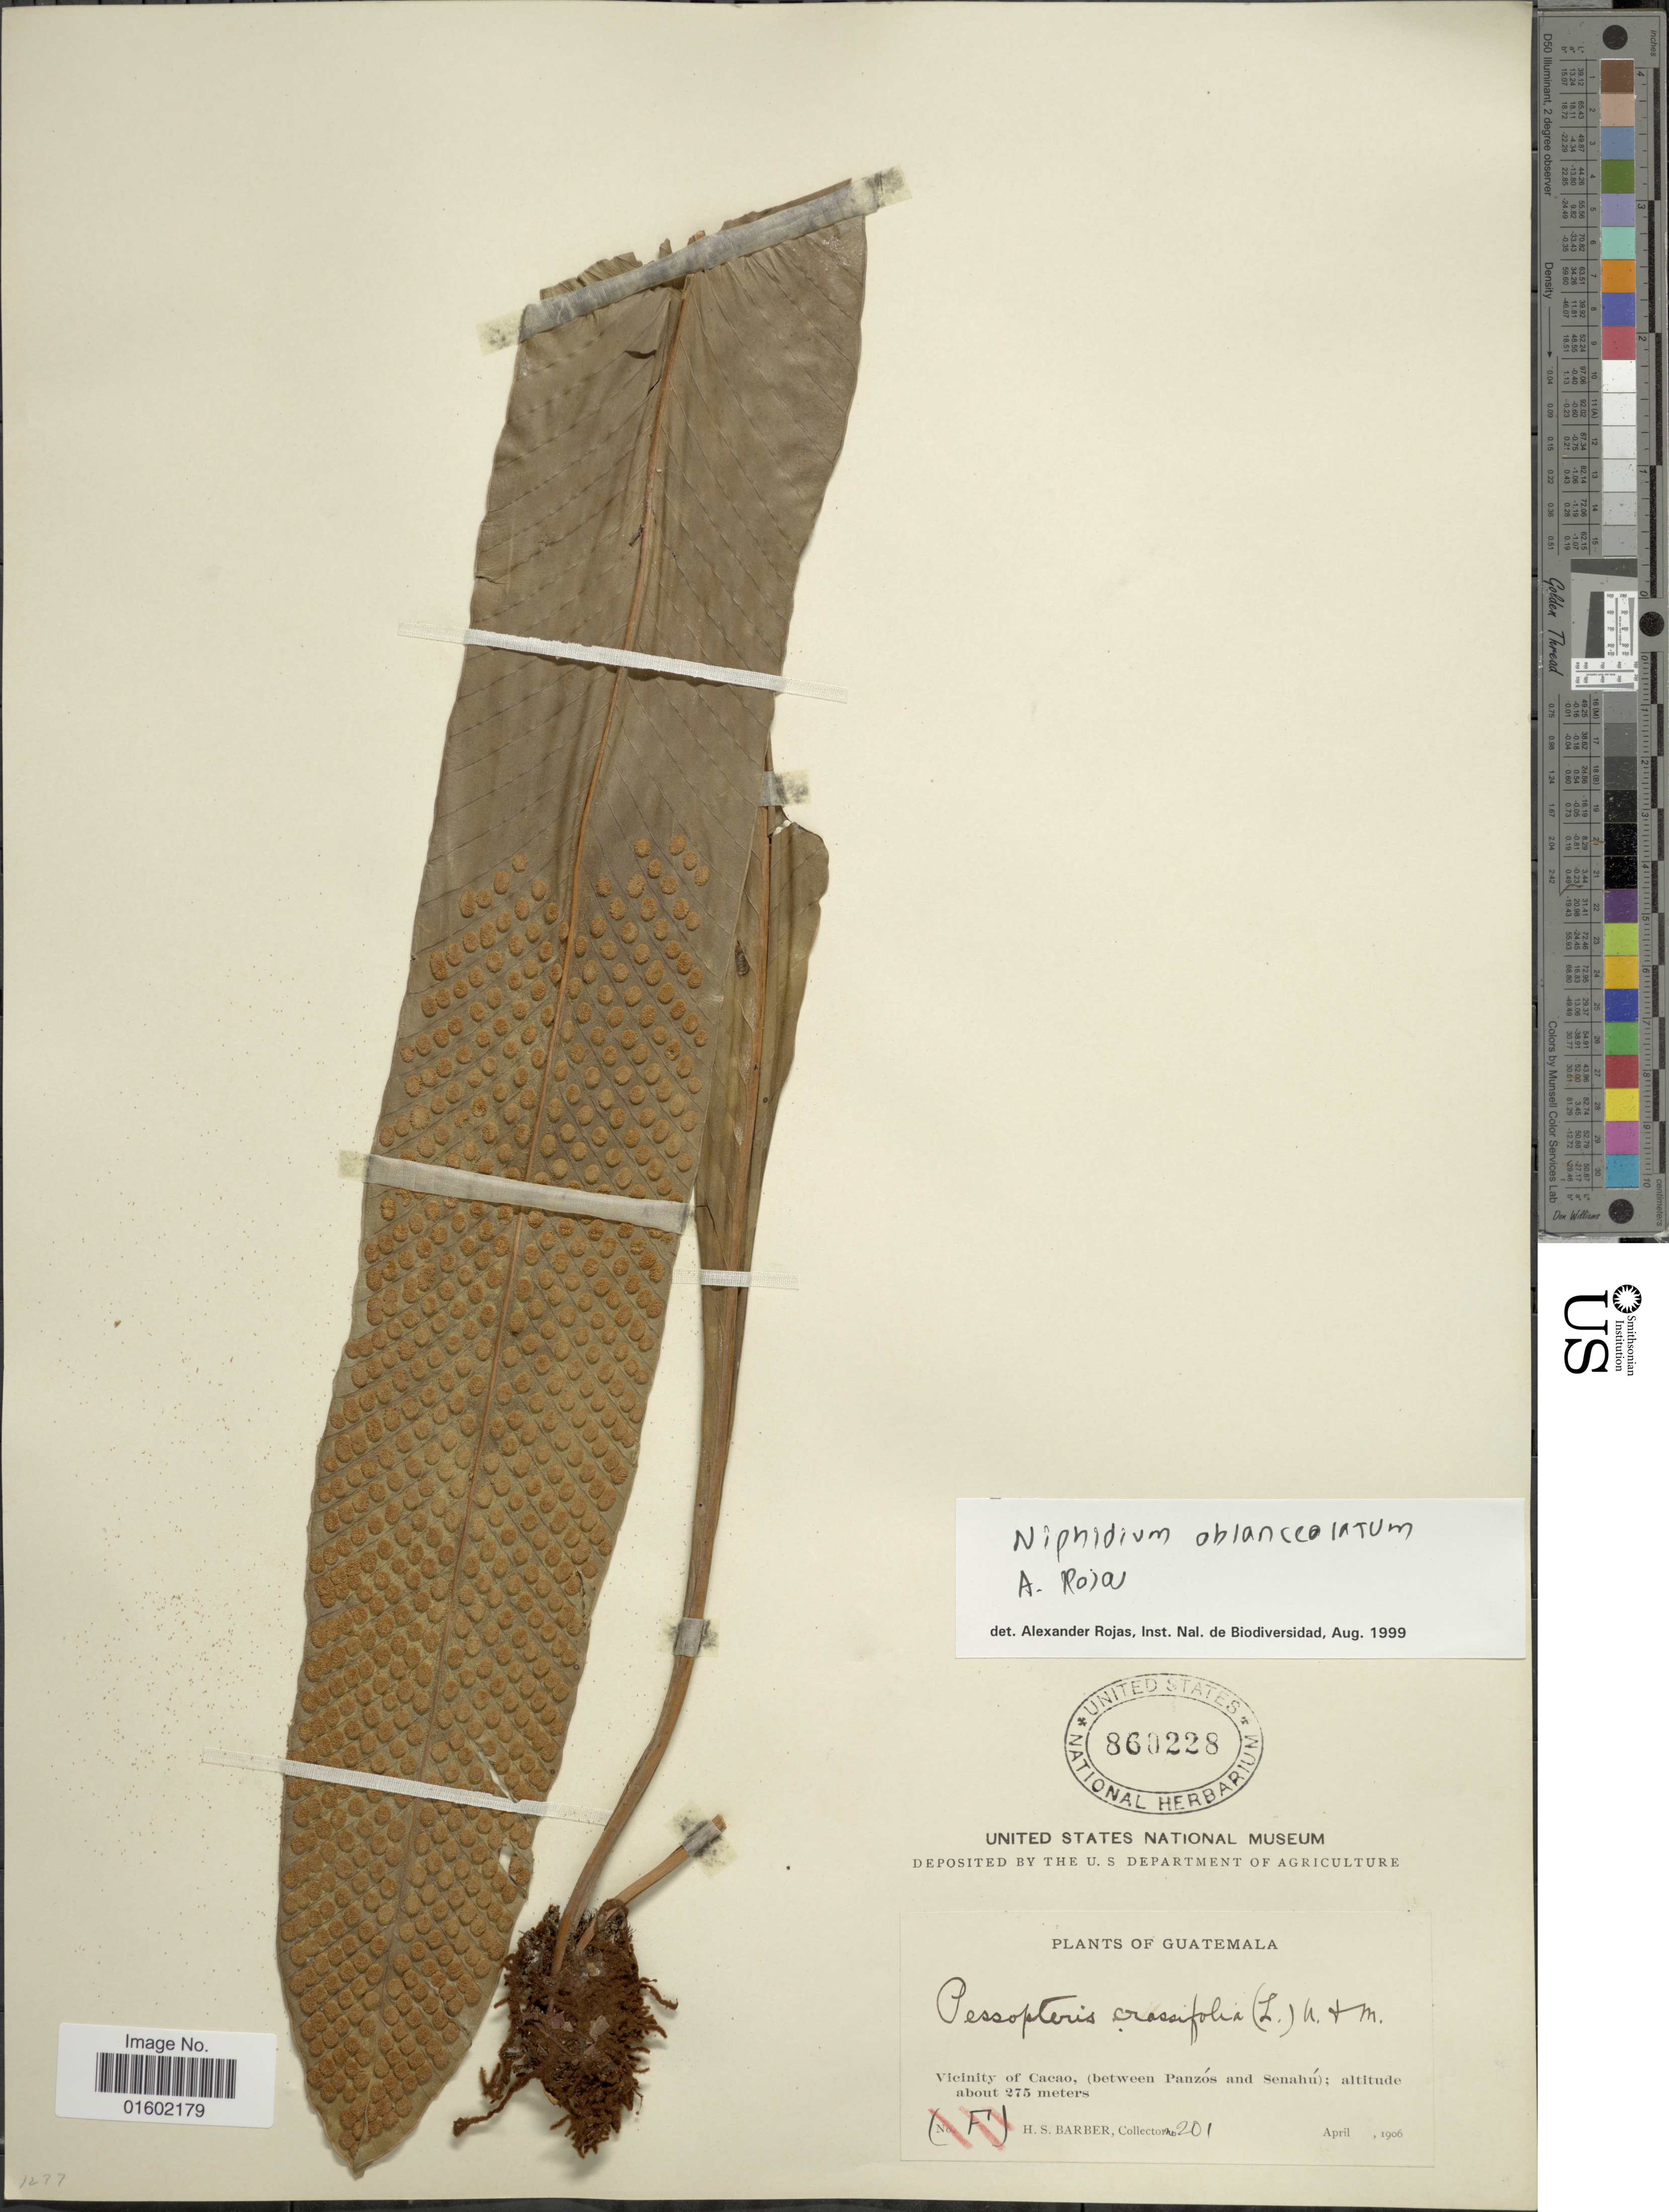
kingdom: Plantae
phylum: Tracheophyta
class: Polypodiopsida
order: Polypodiales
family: Polypodiaceae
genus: Niphidium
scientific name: Niphidium crassifolium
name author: (L.) Lellinger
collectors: H. Barber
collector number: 201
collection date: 1906-04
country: Guatemala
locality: Vicinity of Cacao, (between Panzos and Senahu)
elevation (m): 275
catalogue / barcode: US 860228